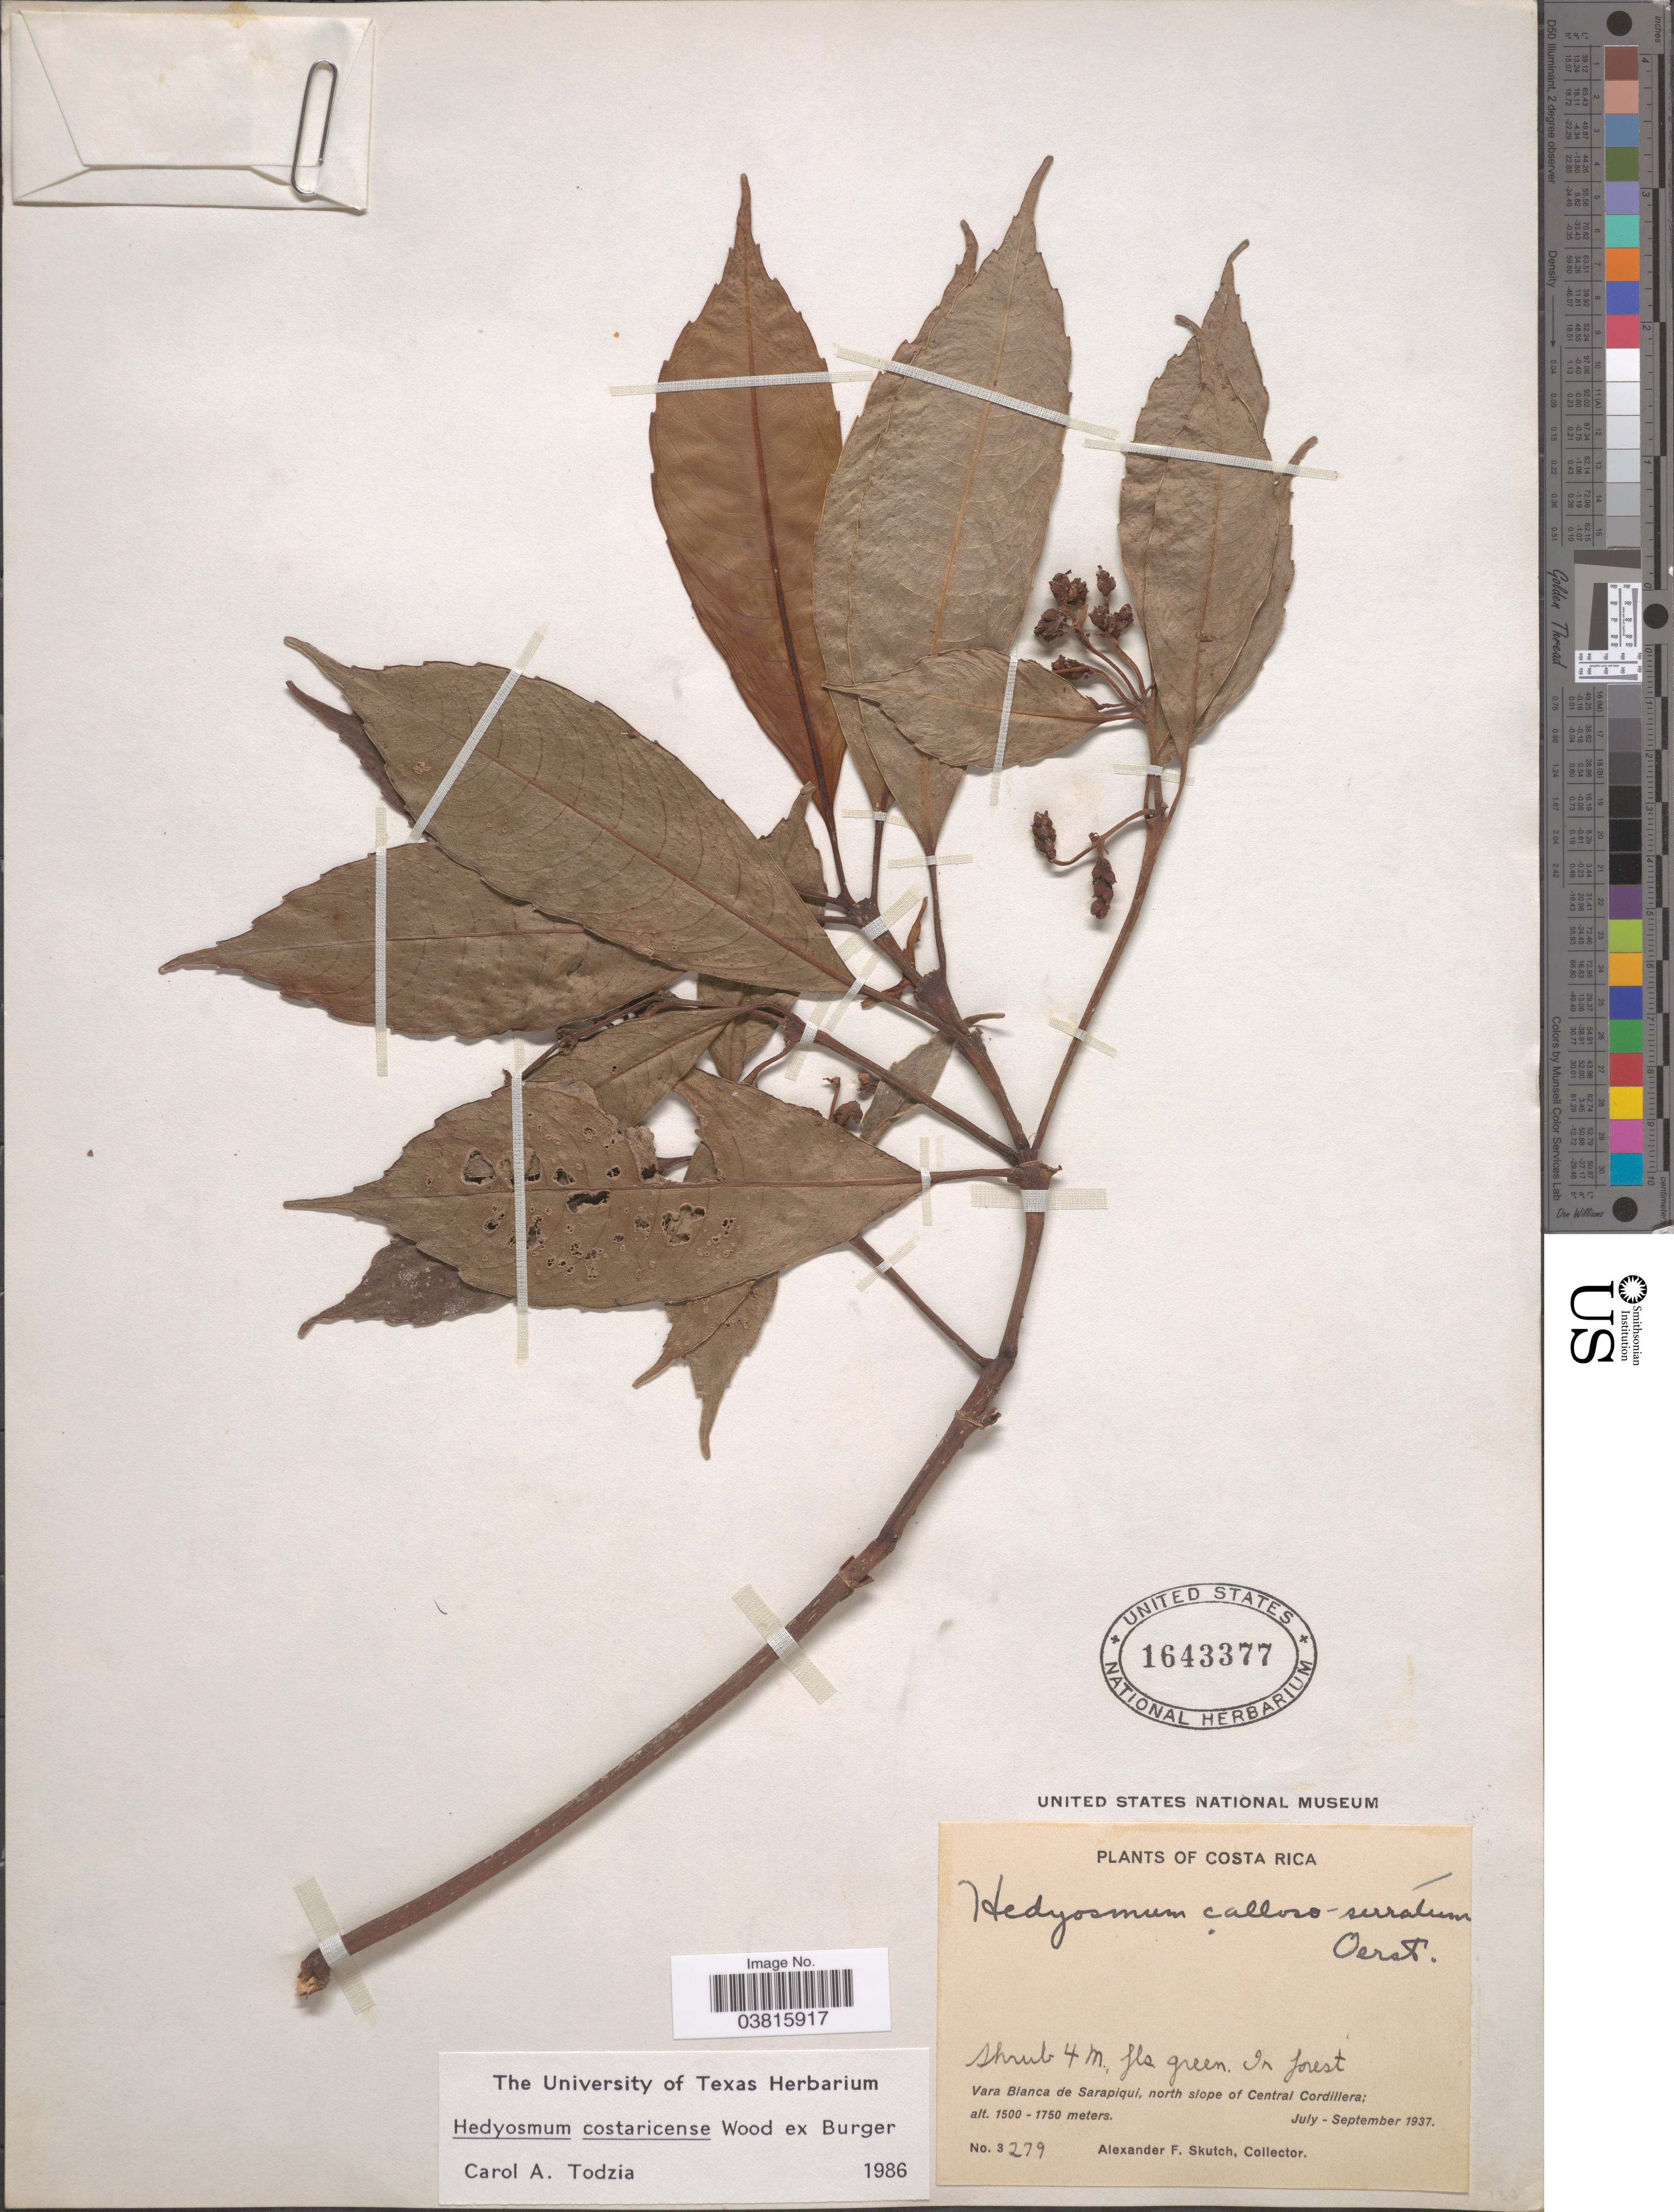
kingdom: Plantae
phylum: Tracheophyta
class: Magnoliopsida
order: Chloranthales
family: Chloranthaceae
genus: Hedyosmum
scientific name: Hedyosmum costaricense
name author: C.E. Wood ex W.C. Burger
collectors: A. F. Skutch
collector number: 3279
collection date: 1937-07/1937-09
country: Costa Rica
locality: Vara Blanca de Sarapiqui, north slope of Central Cordillera.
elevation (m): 1500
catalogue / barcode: US 1643377